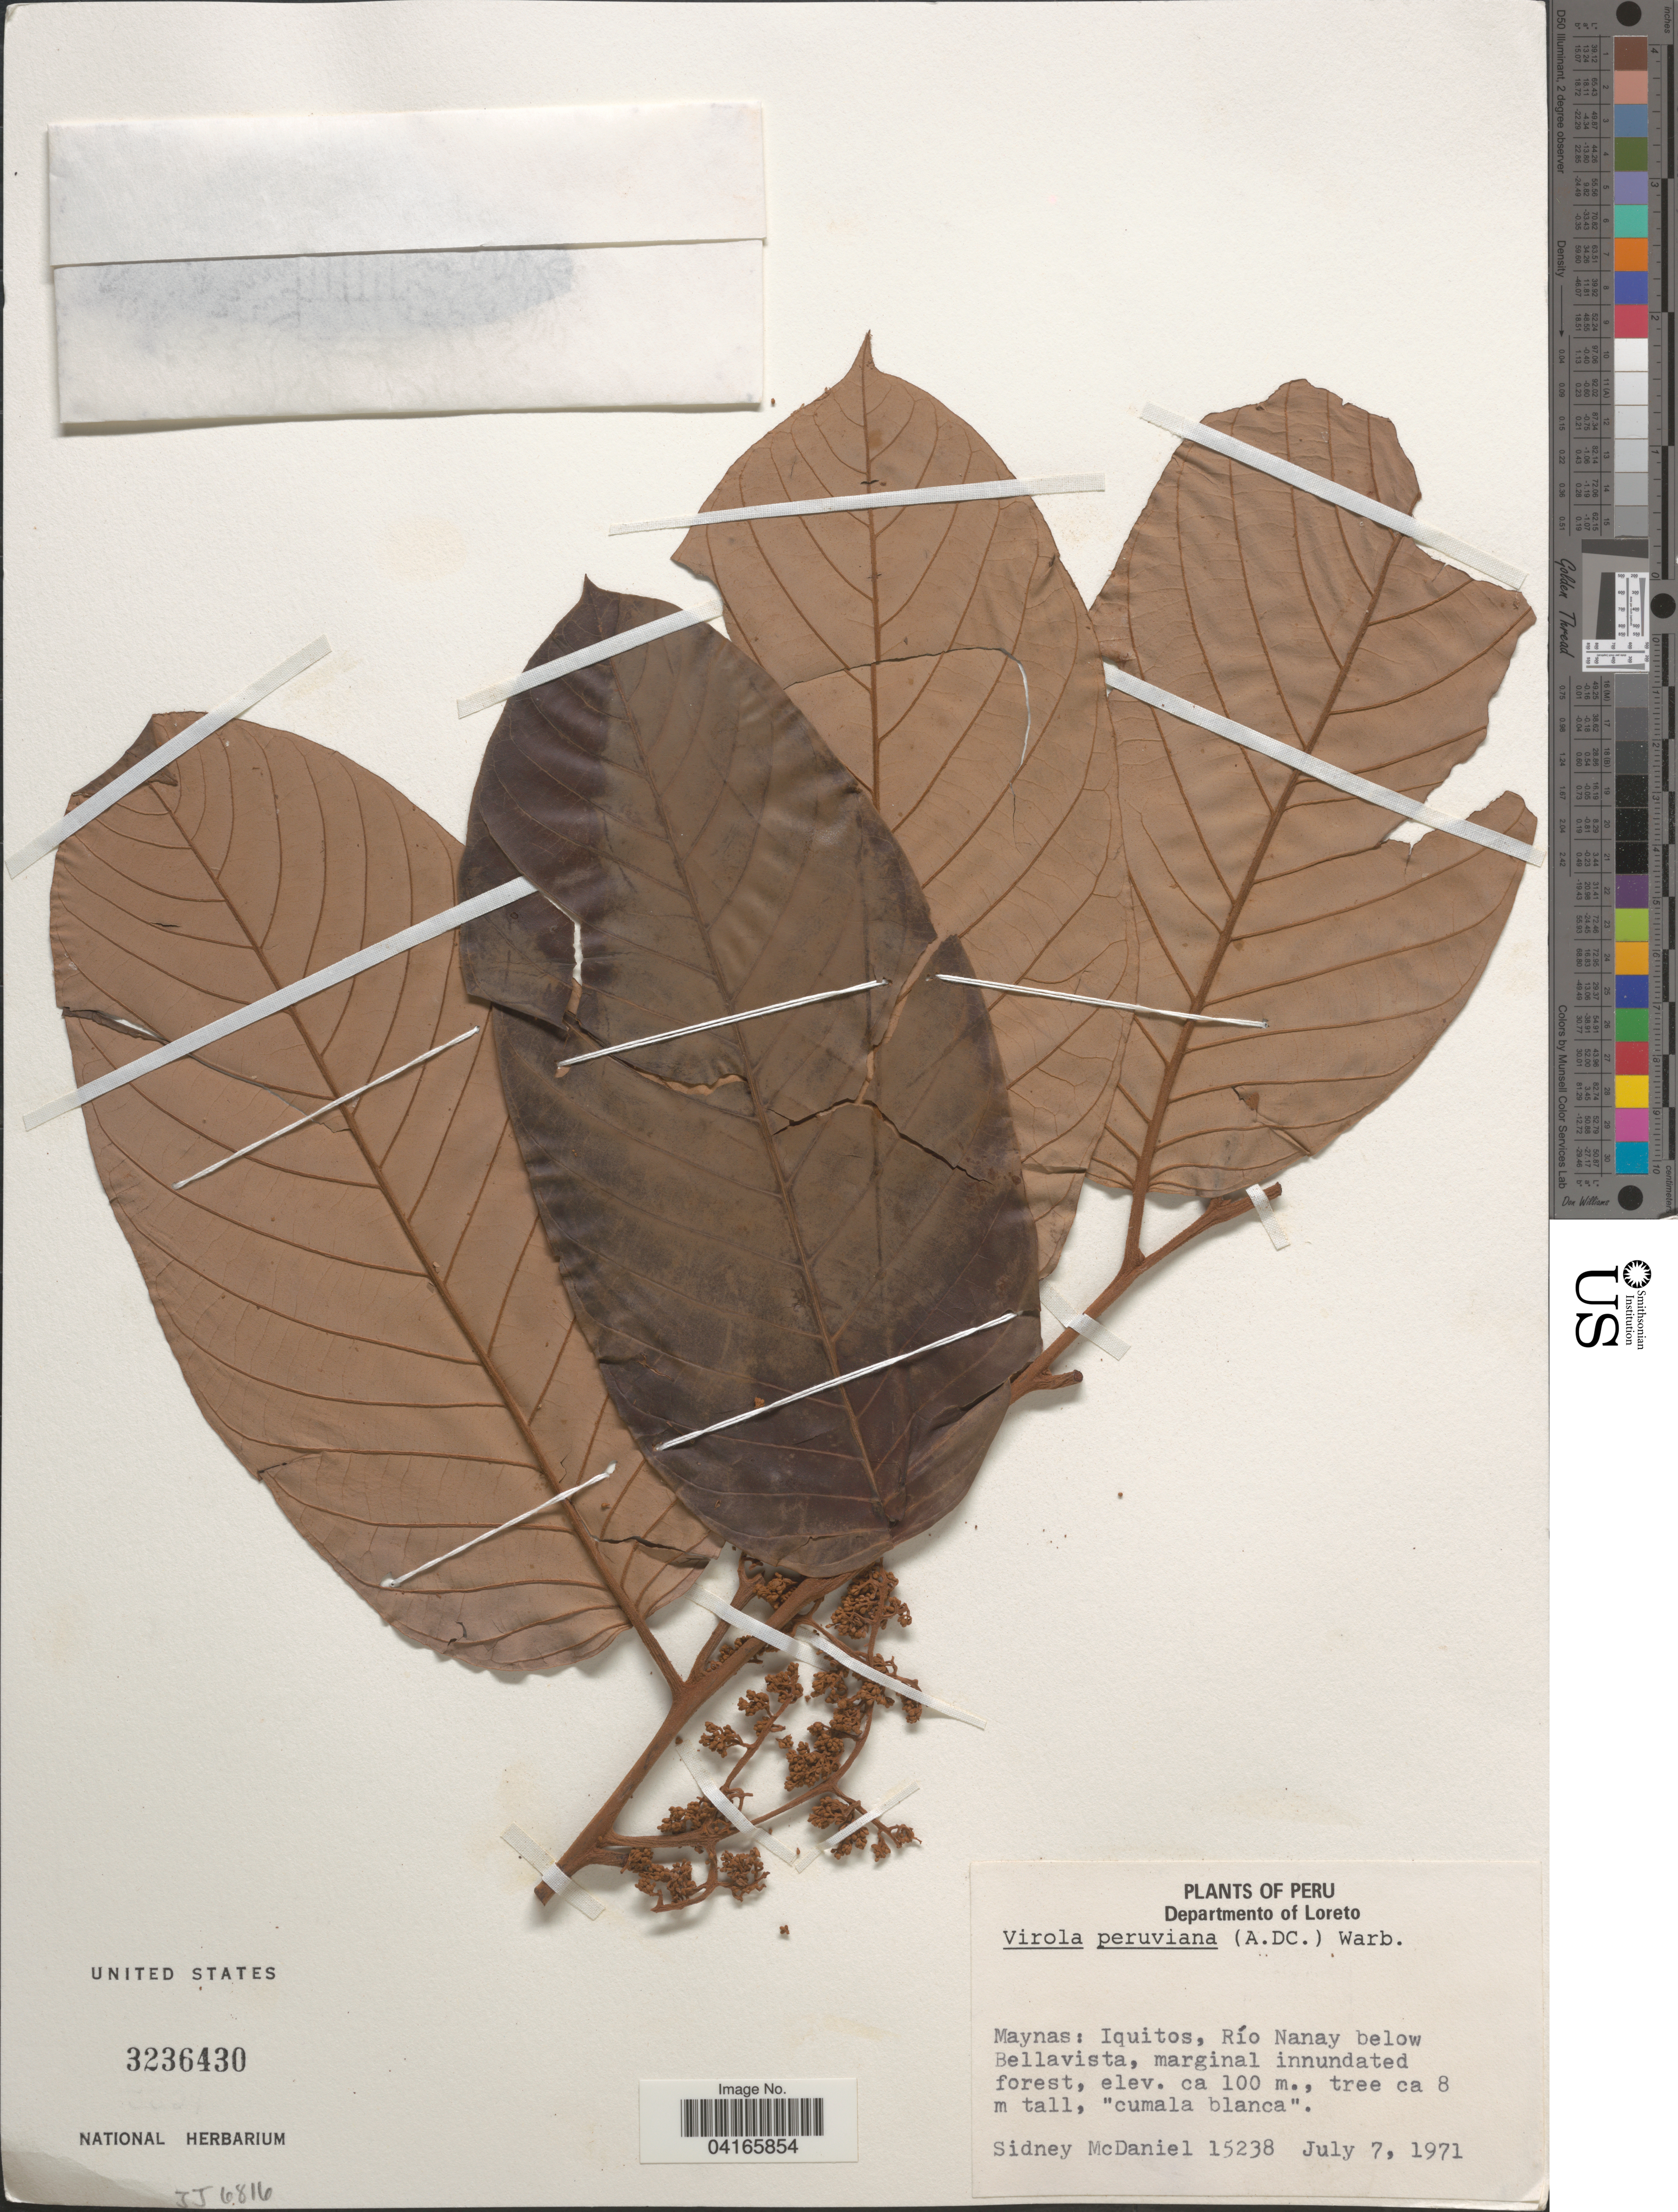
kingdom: Plantae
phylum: Tracheophyta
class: Magnoliopsida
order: Magnoliales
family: Myristicaceae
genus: Virola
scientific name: Virola peruviana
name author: (A. DC.) Warb.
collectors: S. McDaniel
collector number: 15238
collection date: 1971-07-07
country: Peru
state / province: Loreto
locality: Departamento of Loreto. Maynas: Iquitos, Río Nanay below Bellavista.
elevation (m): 100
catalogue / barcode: US 3236430